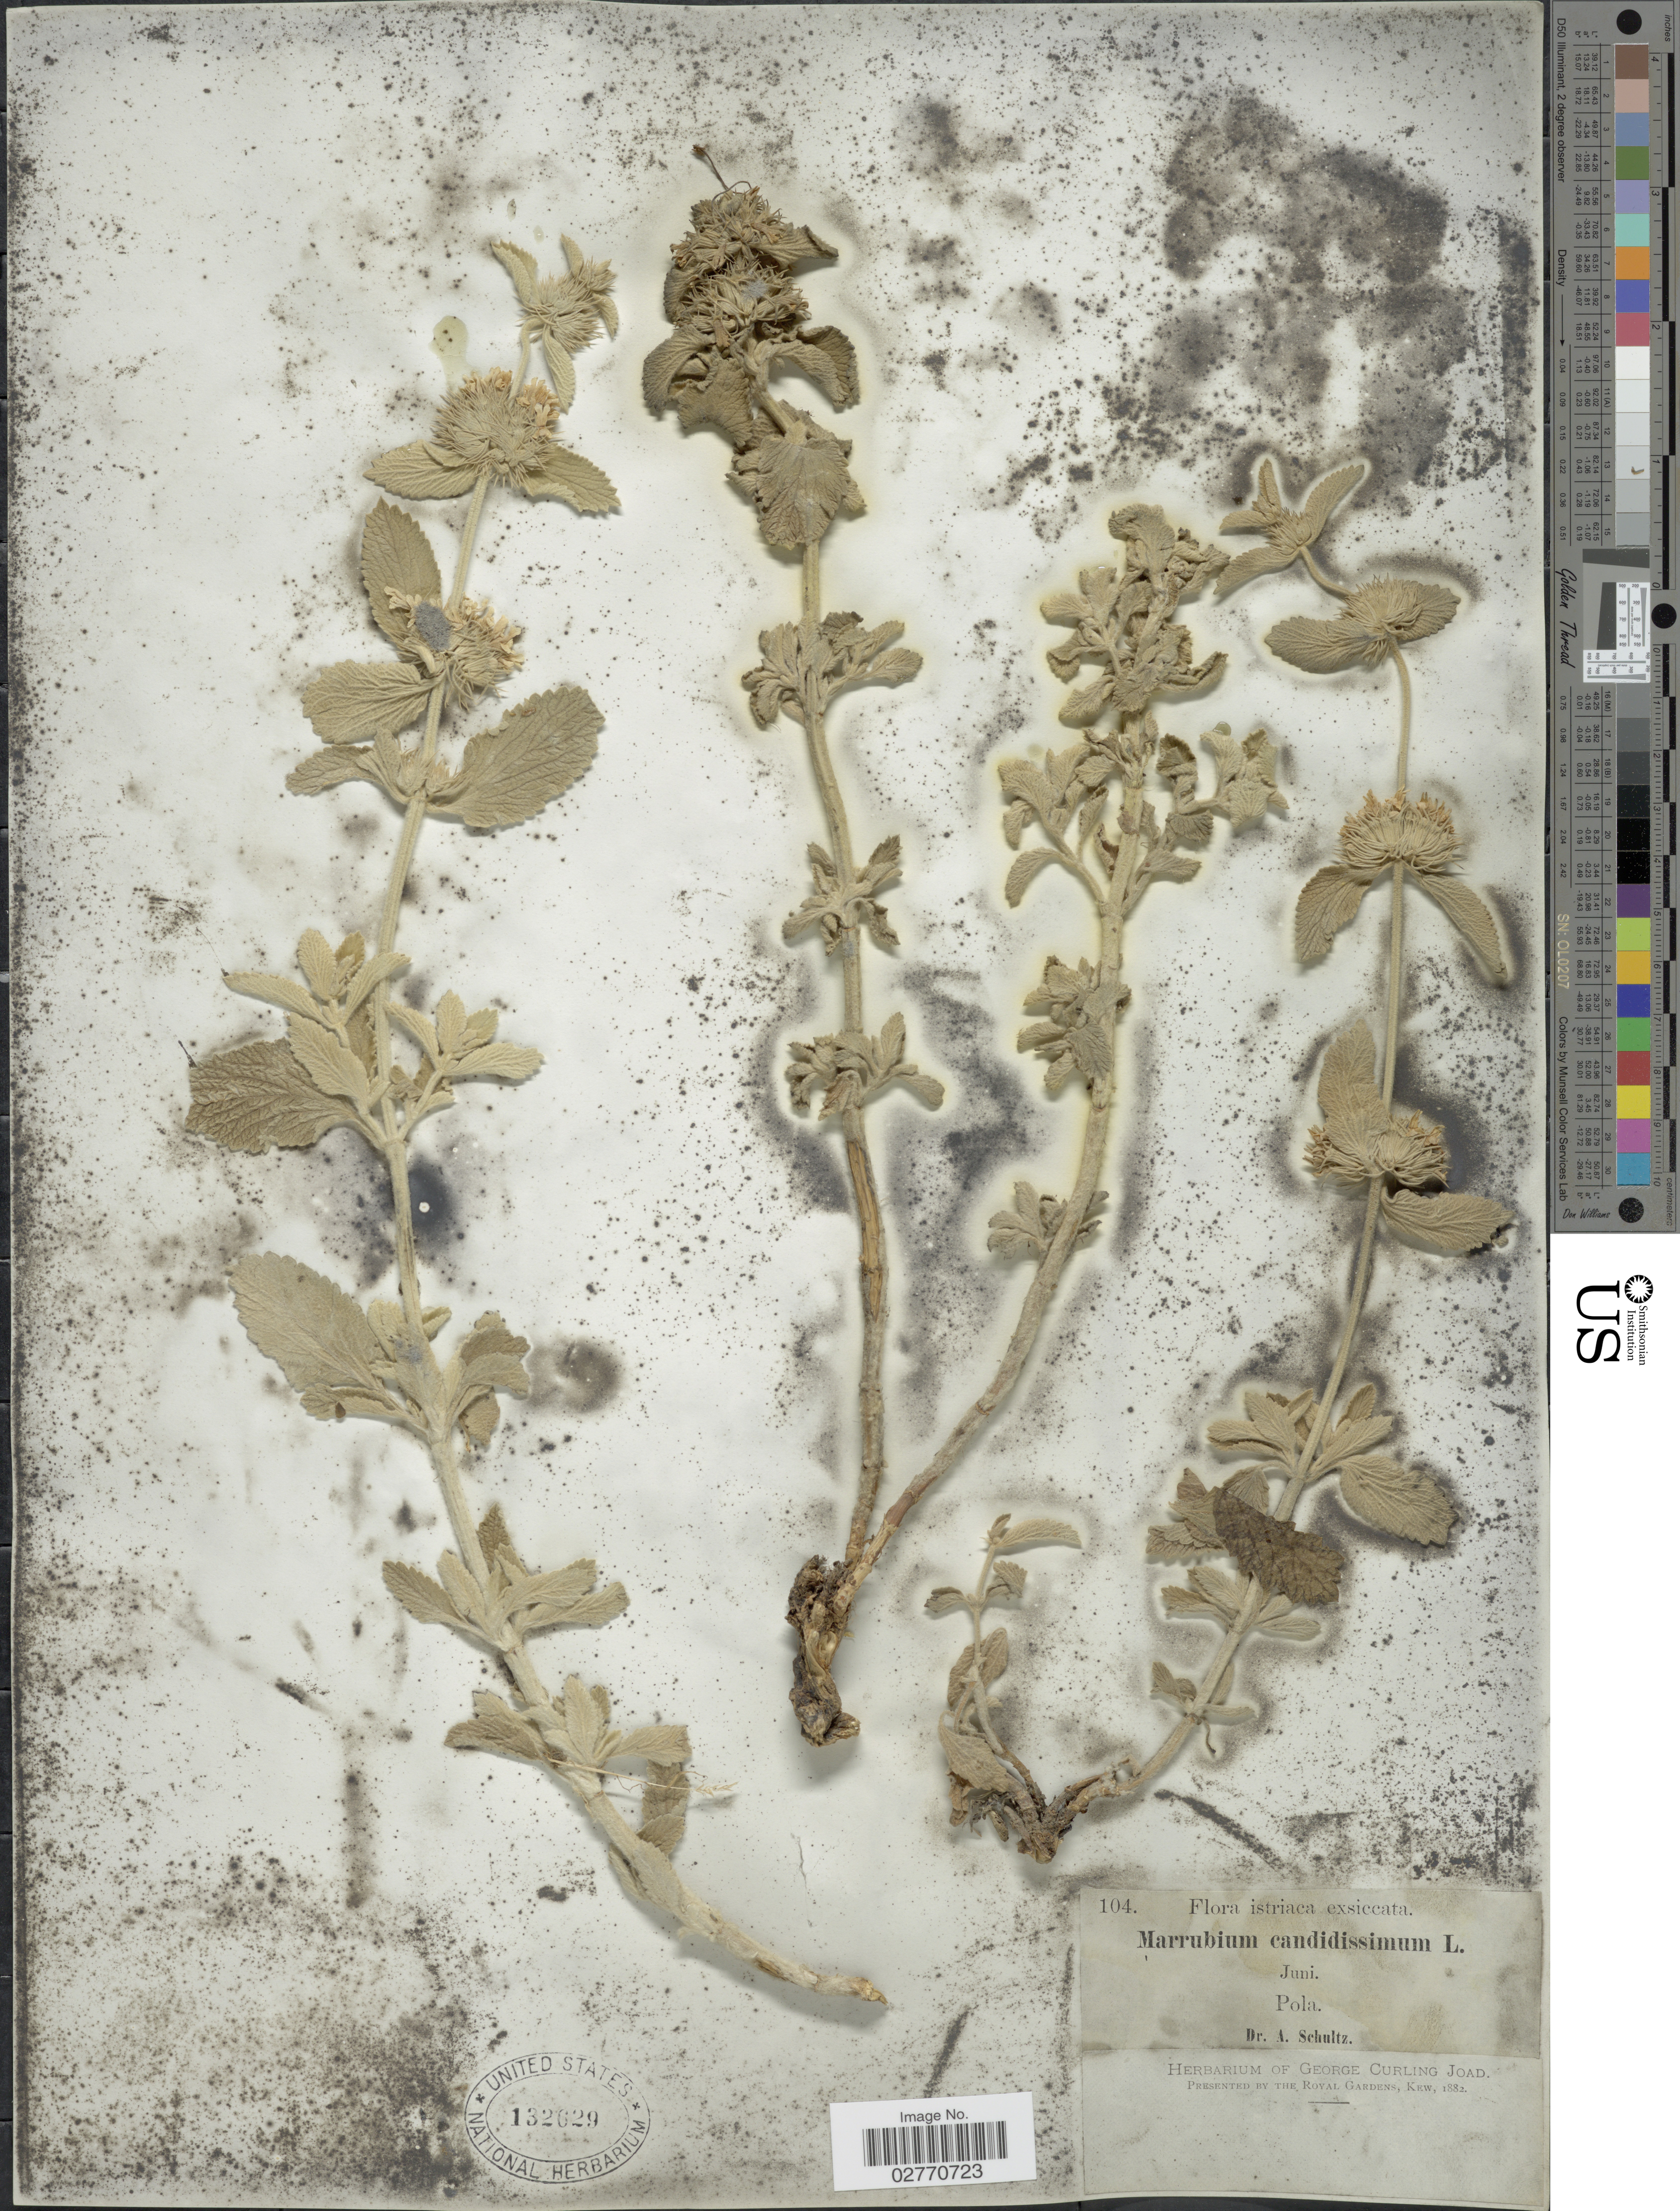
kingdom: Plantae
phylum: Tracheophyta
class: Magnoliopsida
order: Lamiales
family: Lamiaceae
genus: Marrubium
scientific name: Marrubium candidissimum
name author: L.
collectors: A. Schultz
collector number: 104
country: Croatia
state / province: Istria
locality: Istriaca, Pola.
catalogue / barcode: US 132629